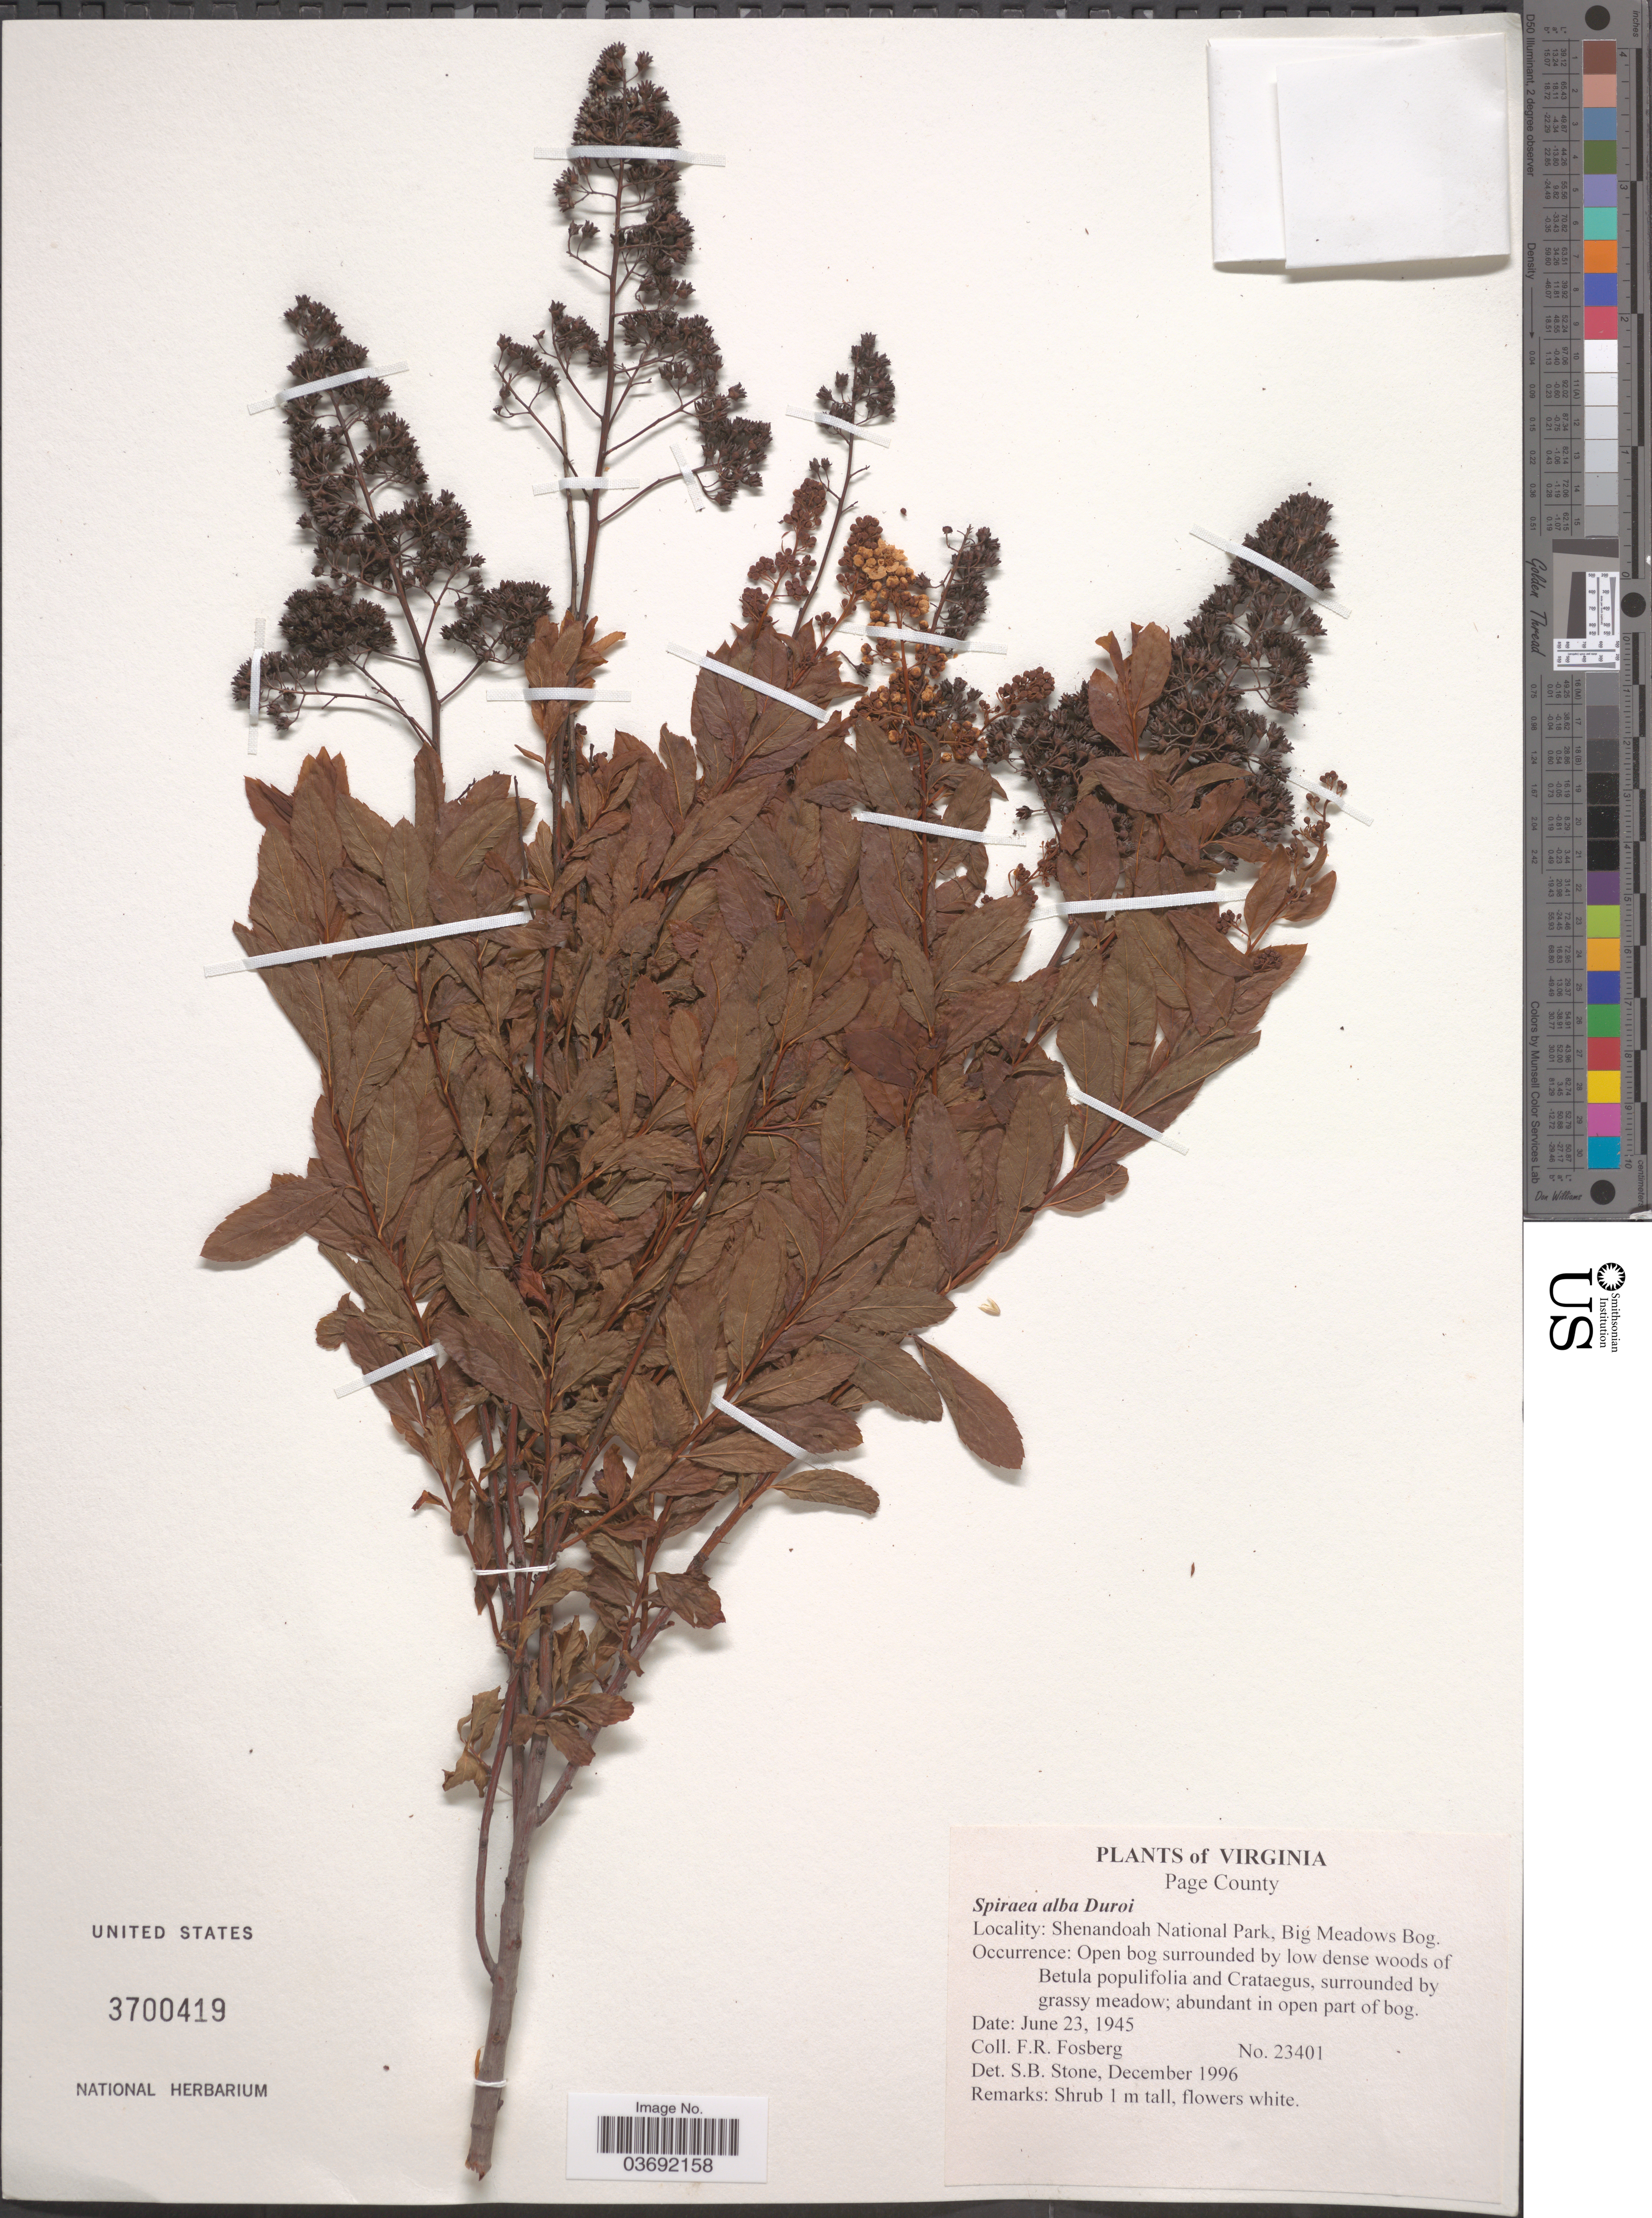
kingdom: Plantae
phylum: Tracheophyta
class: Magnoliopsida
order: Rosales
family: Rosaceae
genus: Spiraea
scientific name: Spiraea alba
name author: Du Roi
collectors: F. R. Fosberg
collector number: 23401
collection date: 1945-06-23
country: United States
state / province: Virginia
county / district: Page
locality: Shenandoah National Park, Big Meadows Bog.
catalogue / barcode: US 3700419